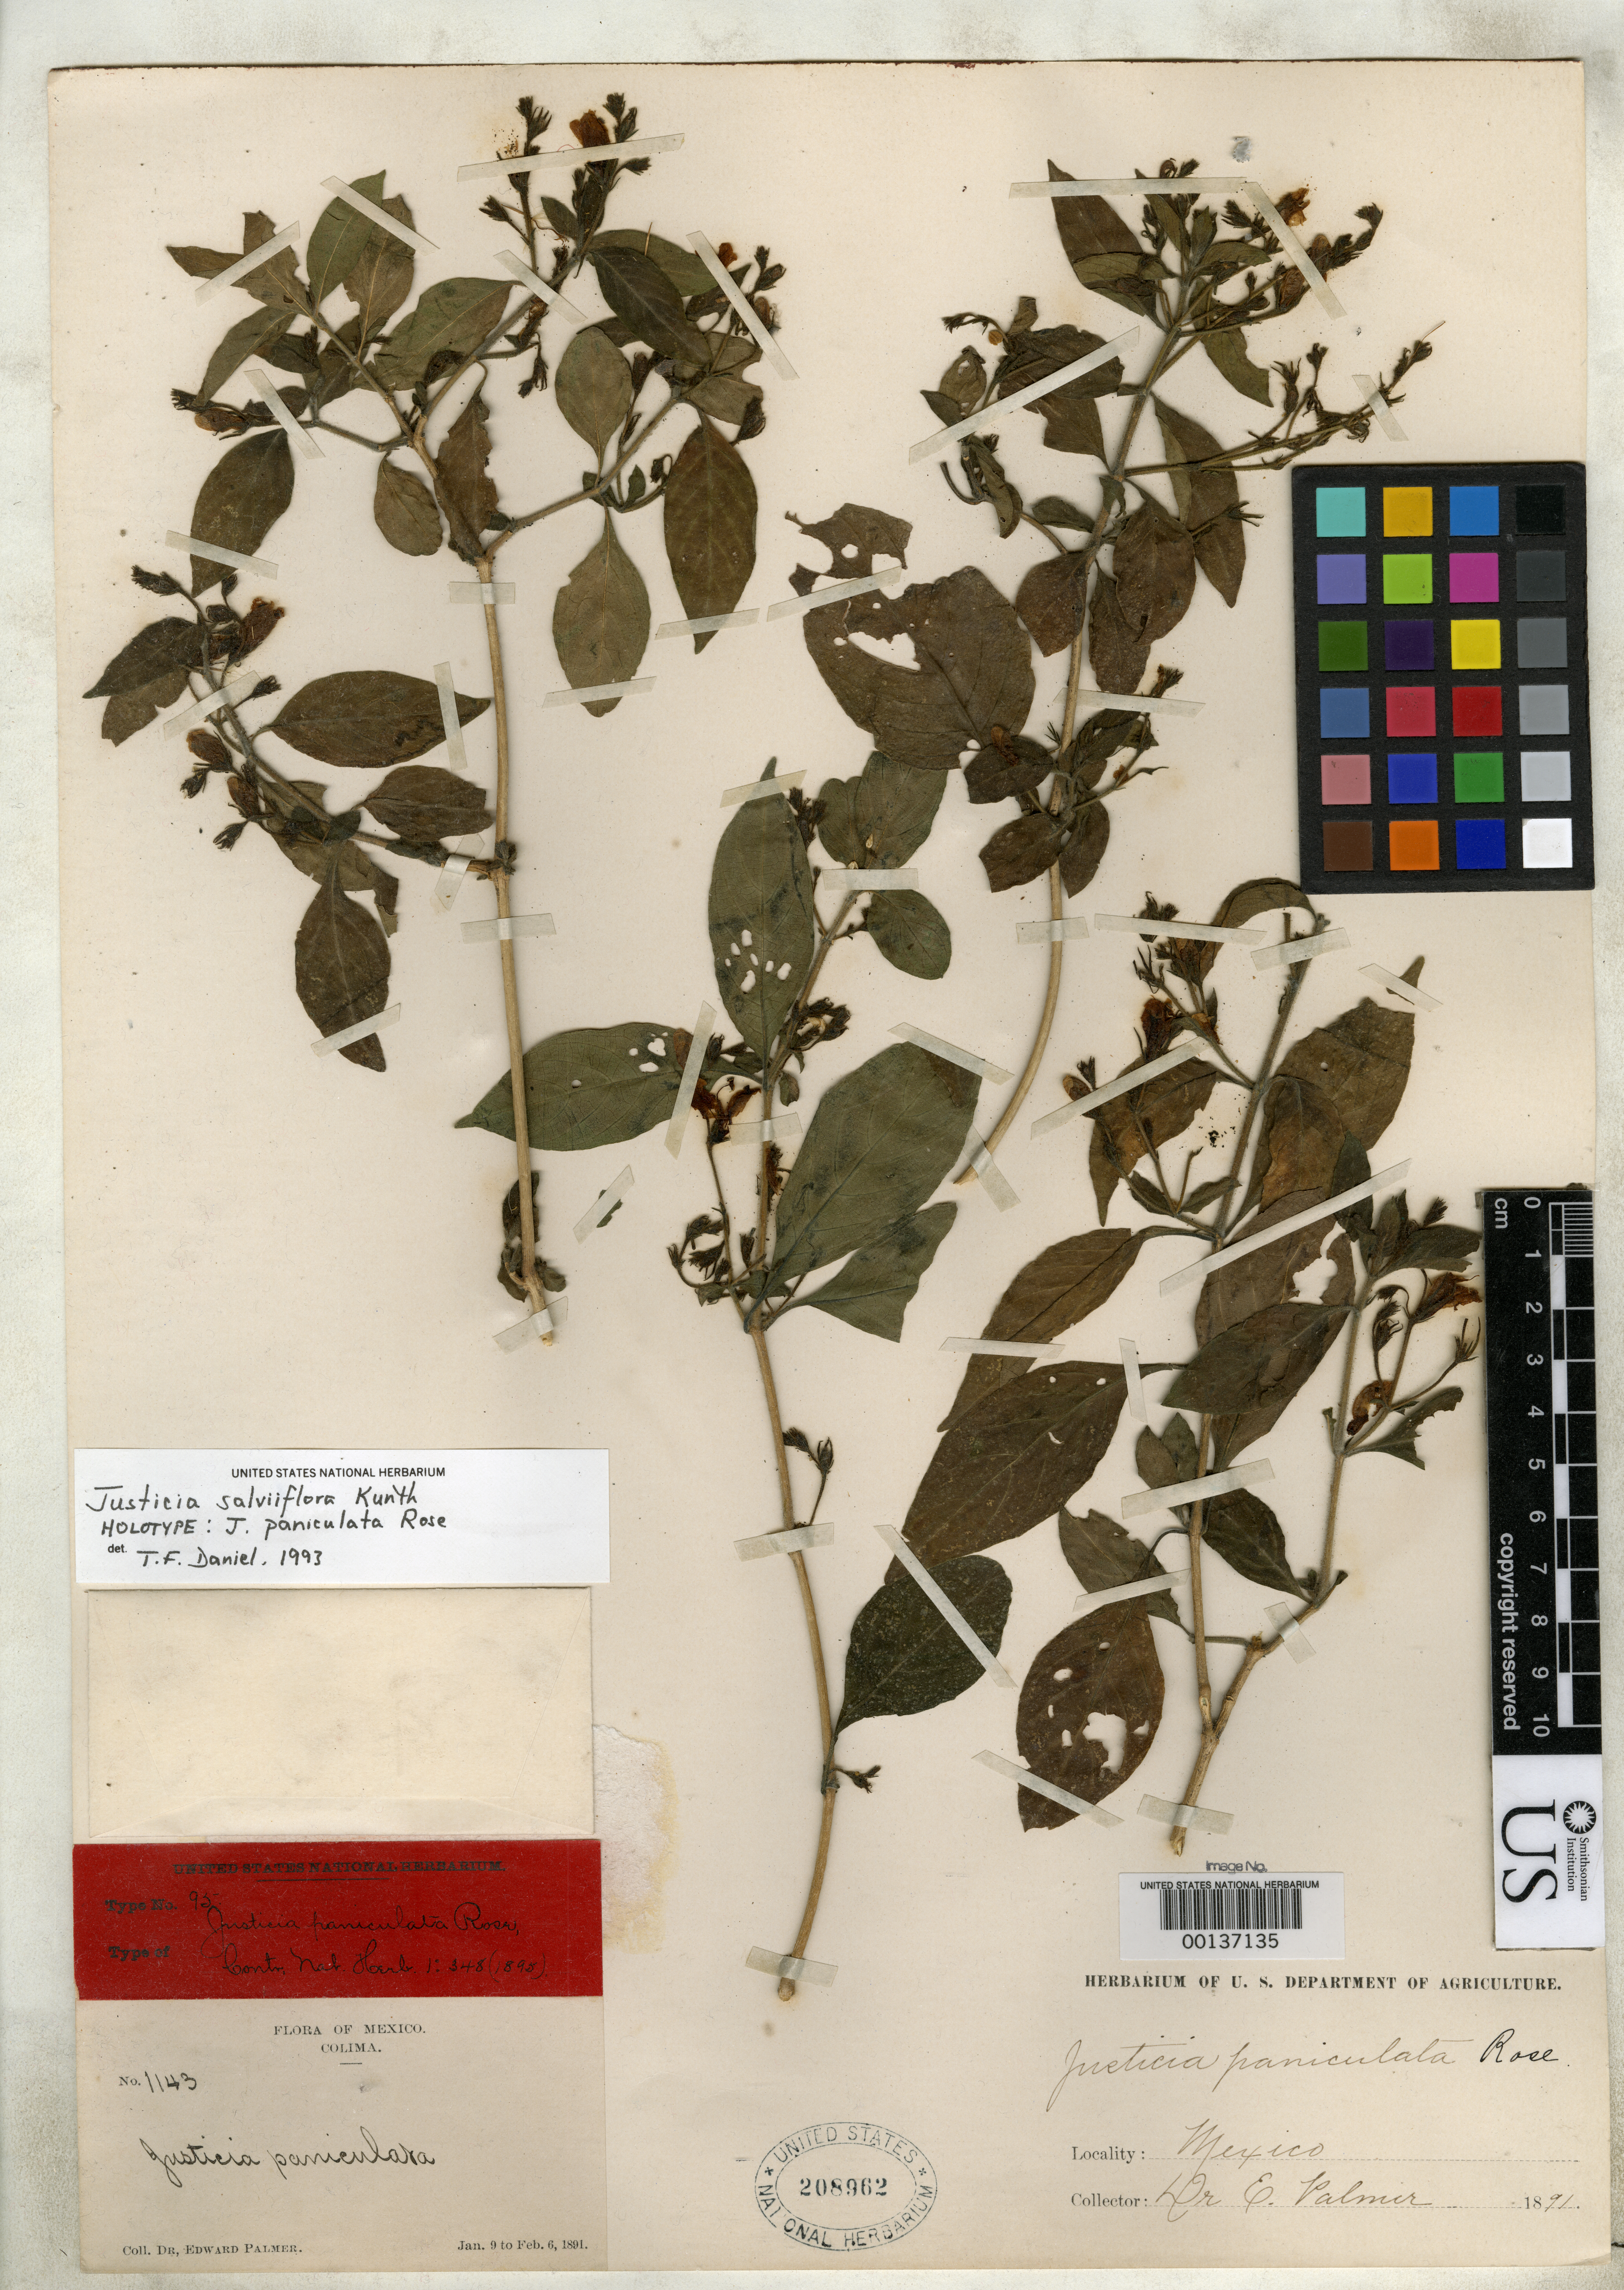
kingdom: Plantae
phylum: Tracheophyta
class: Magnoliopsida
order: Lamiales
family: Acanthaceae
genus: Justicia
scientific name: Justicia paniculata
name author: Rose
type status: Type Collection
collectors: E. Palmer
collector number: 1143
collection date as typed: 09 Jan 1891 to 06 Feb 1891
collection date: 1891-01-09/1891-02-06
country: Mexico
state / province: Colima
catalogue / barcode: US 208962